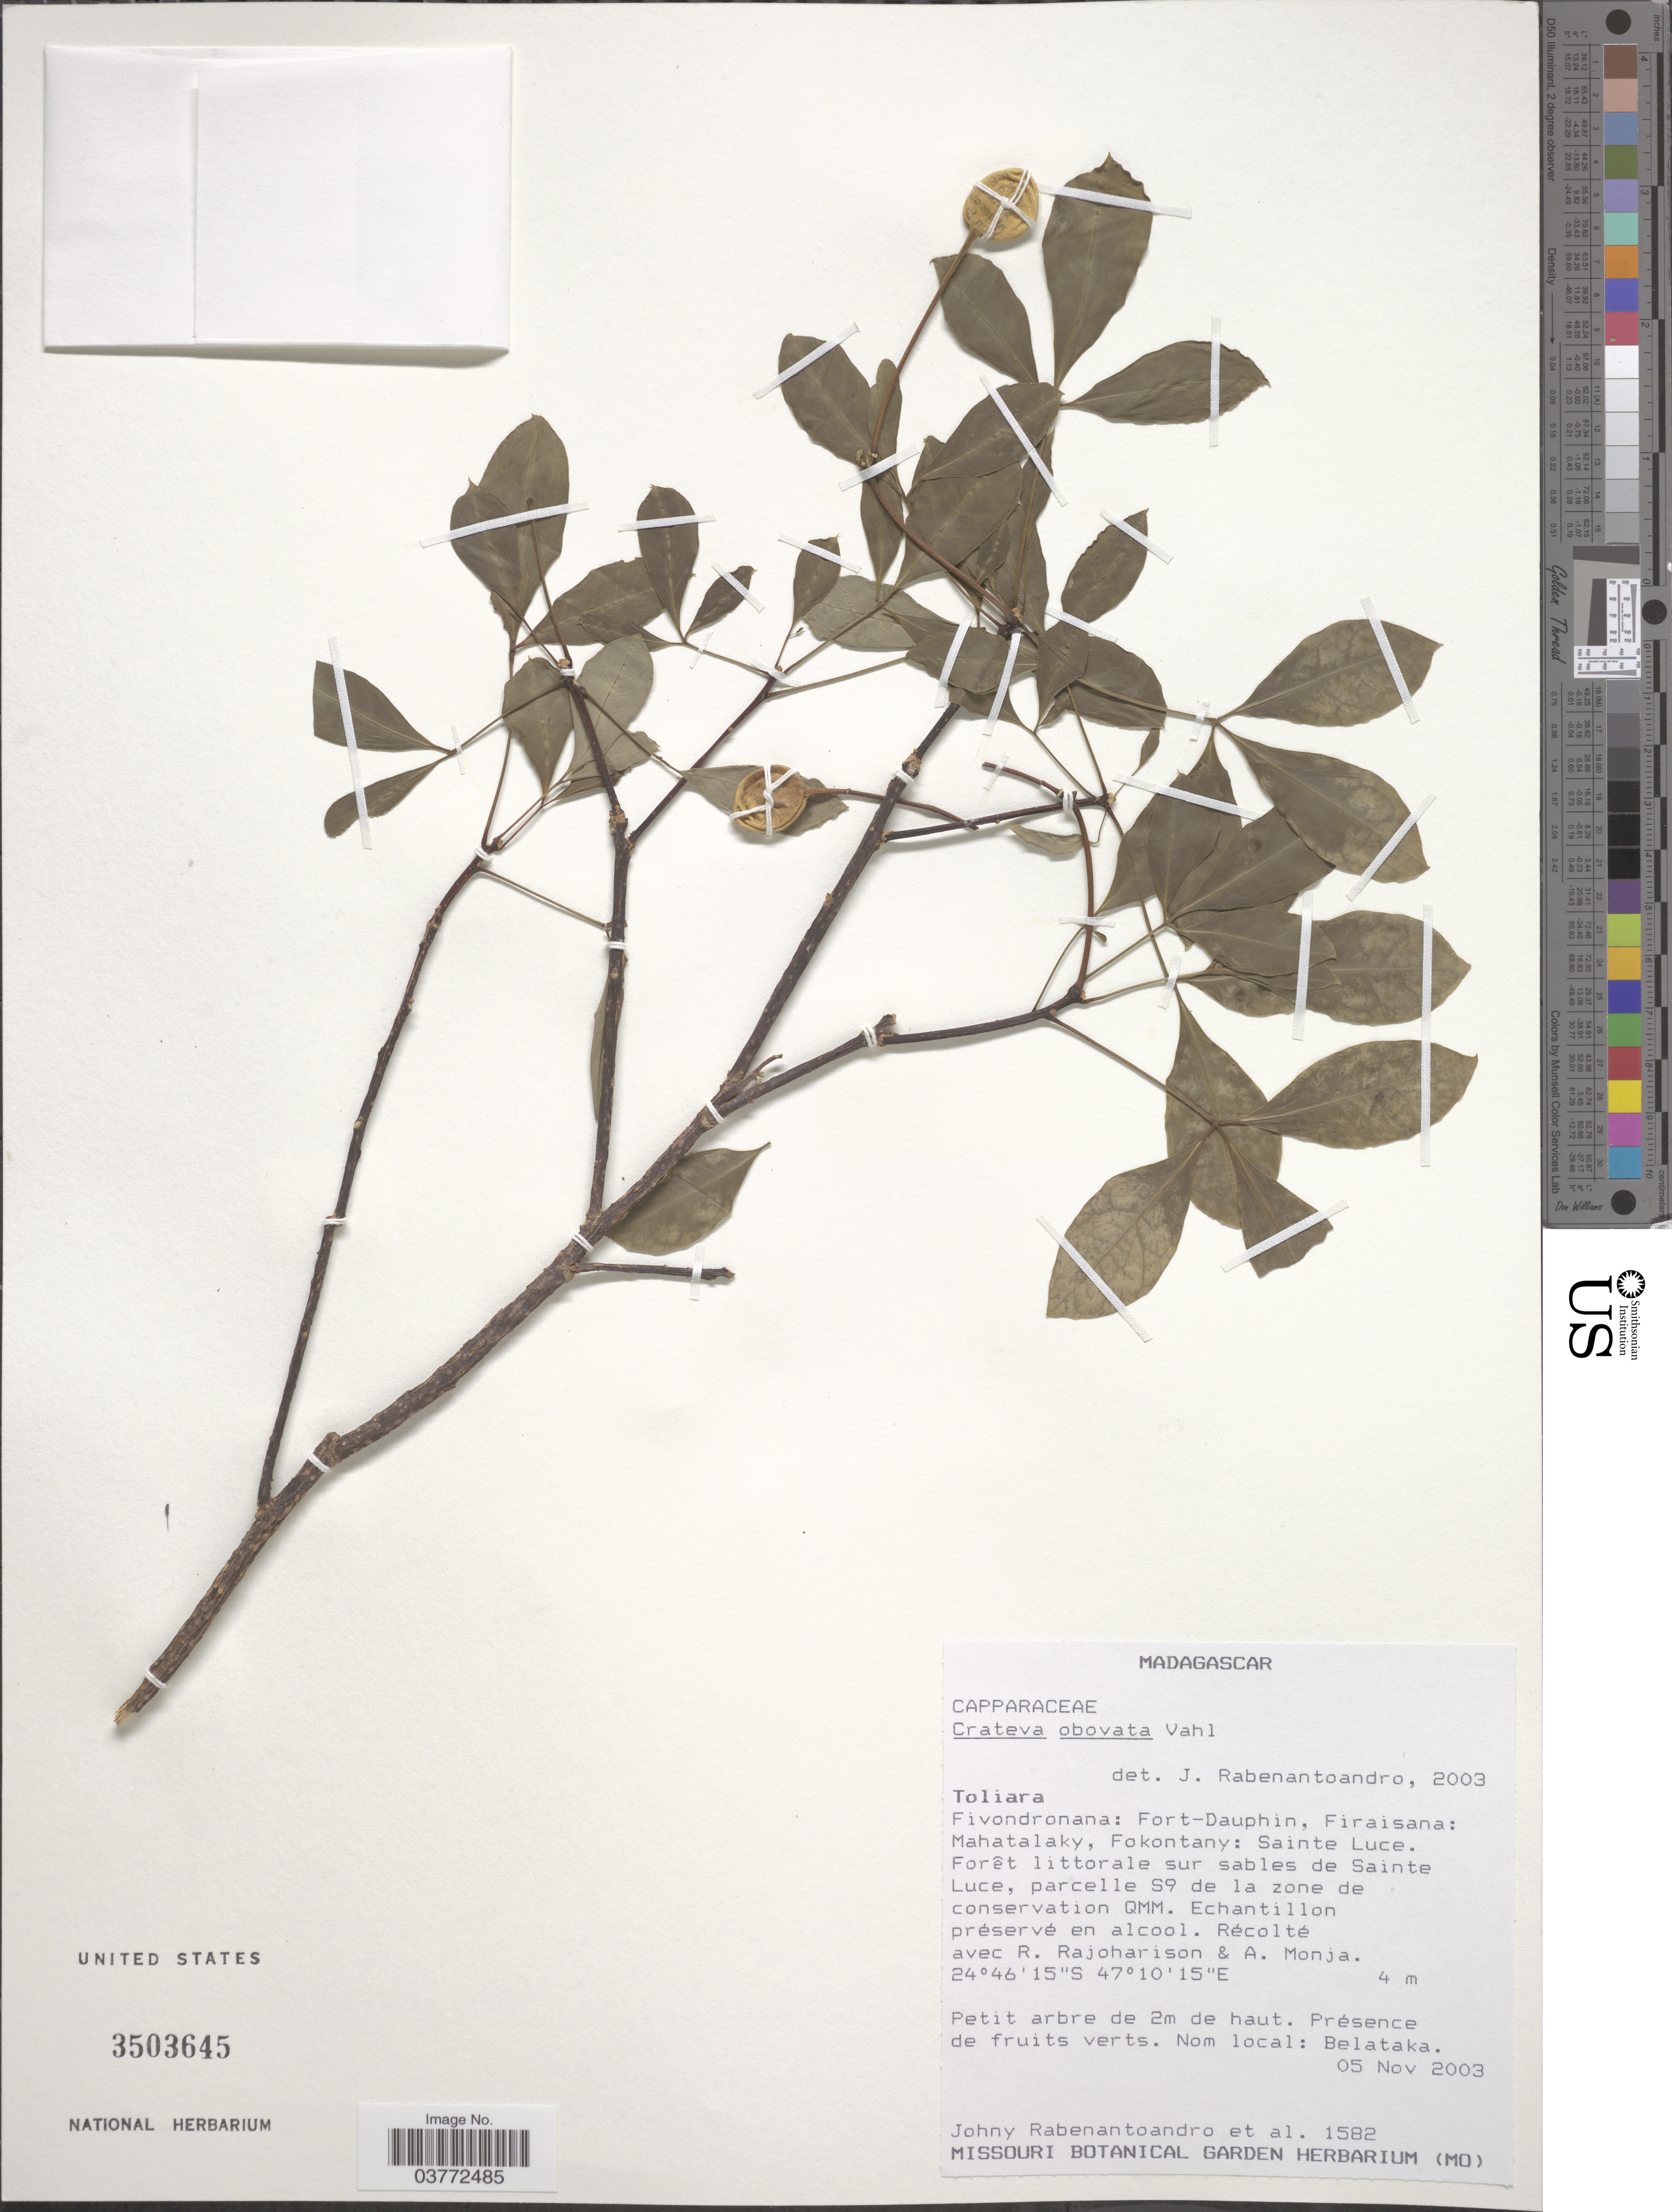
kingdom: Plantae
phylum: Tracheophyta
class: Magnoliopsida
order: Brassicales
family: Capparaceae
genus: Crateva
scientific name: Crateva obovata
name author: Vahl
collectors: J. Rabenantoandro, R. Rajoharison & A. Monja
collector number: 1582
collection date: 2003-11-05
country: Madagascar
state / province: Anosy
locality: Fivondronana: Fort-Dauphin, Firaisana: Mahatalaky, Fokontany: Sainte Luce. Forêt littorale sur sables de Sainte Luce, parcelle S9 de la zone de conservation QMM.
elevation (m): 4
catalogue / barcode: US 3503645